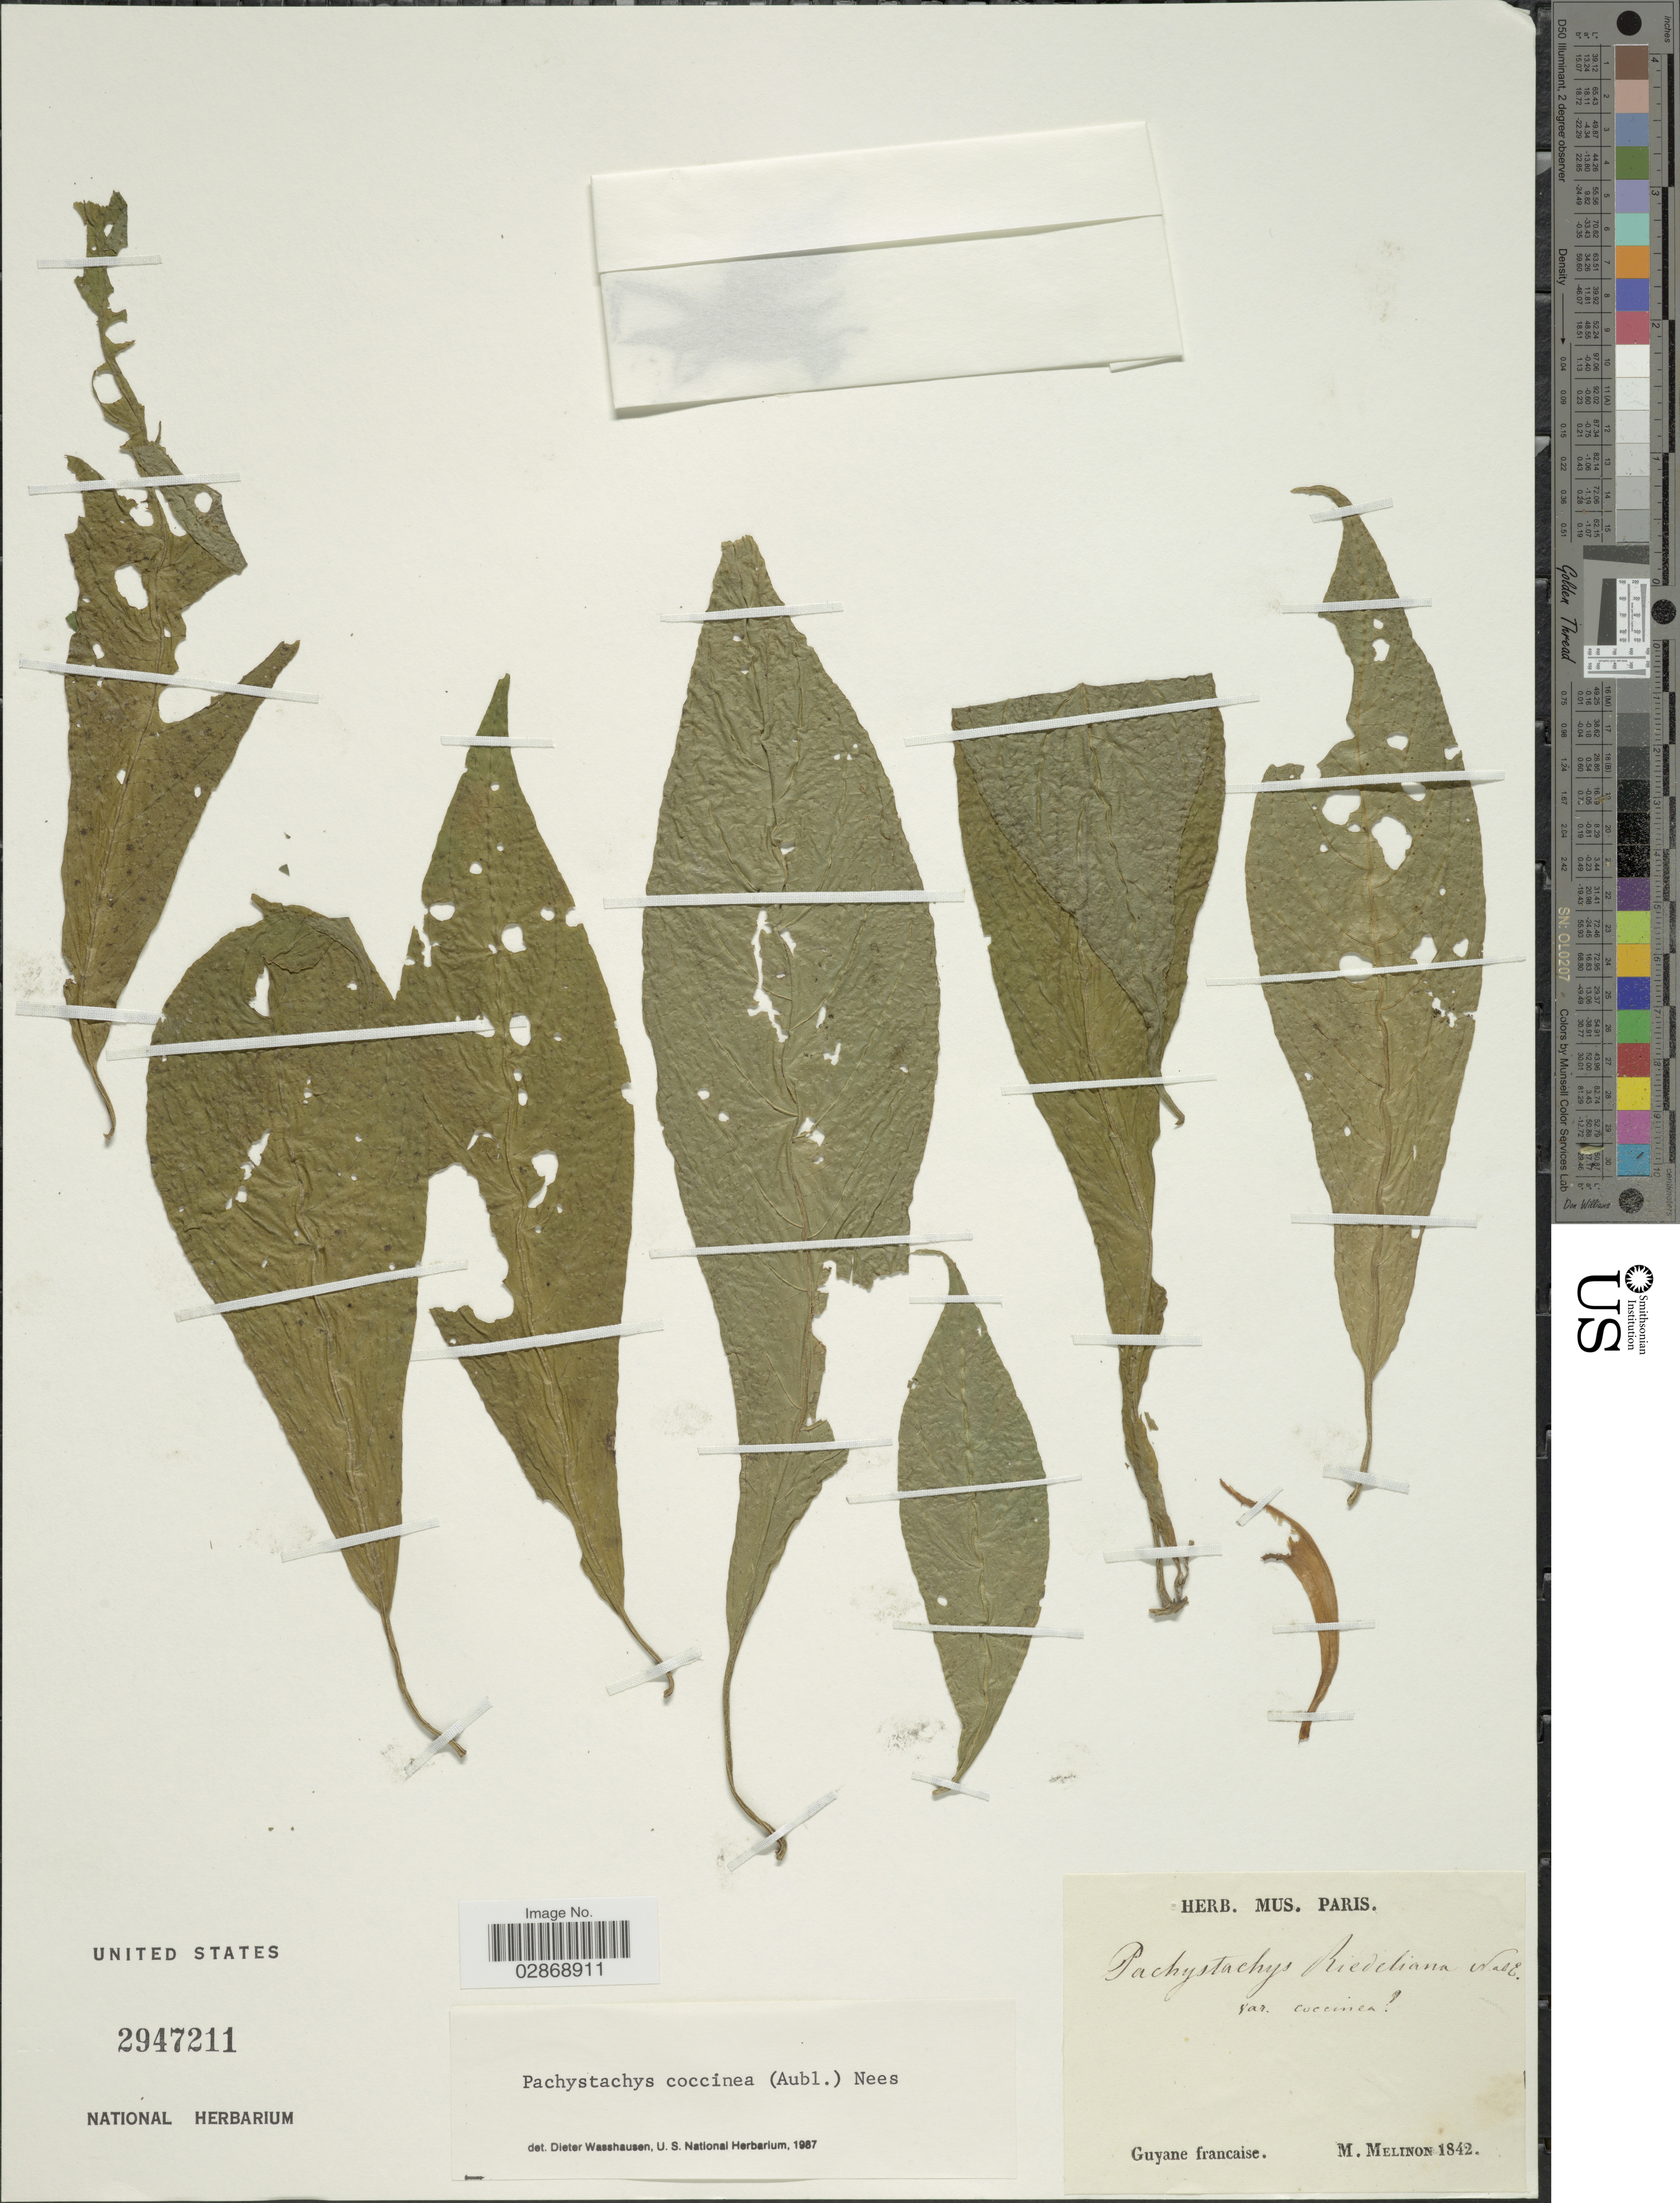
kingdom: Plantae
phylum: Tracheophyta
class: Magnoliopsida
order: Lamiales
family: Acanthaceae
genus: Pachystachys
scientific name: Pachystachys coccinea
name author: (Aubl.) Nees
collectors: M. Melinon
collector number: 1842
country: French Guiana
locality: Guyane francaise.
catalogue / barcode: US 2947211